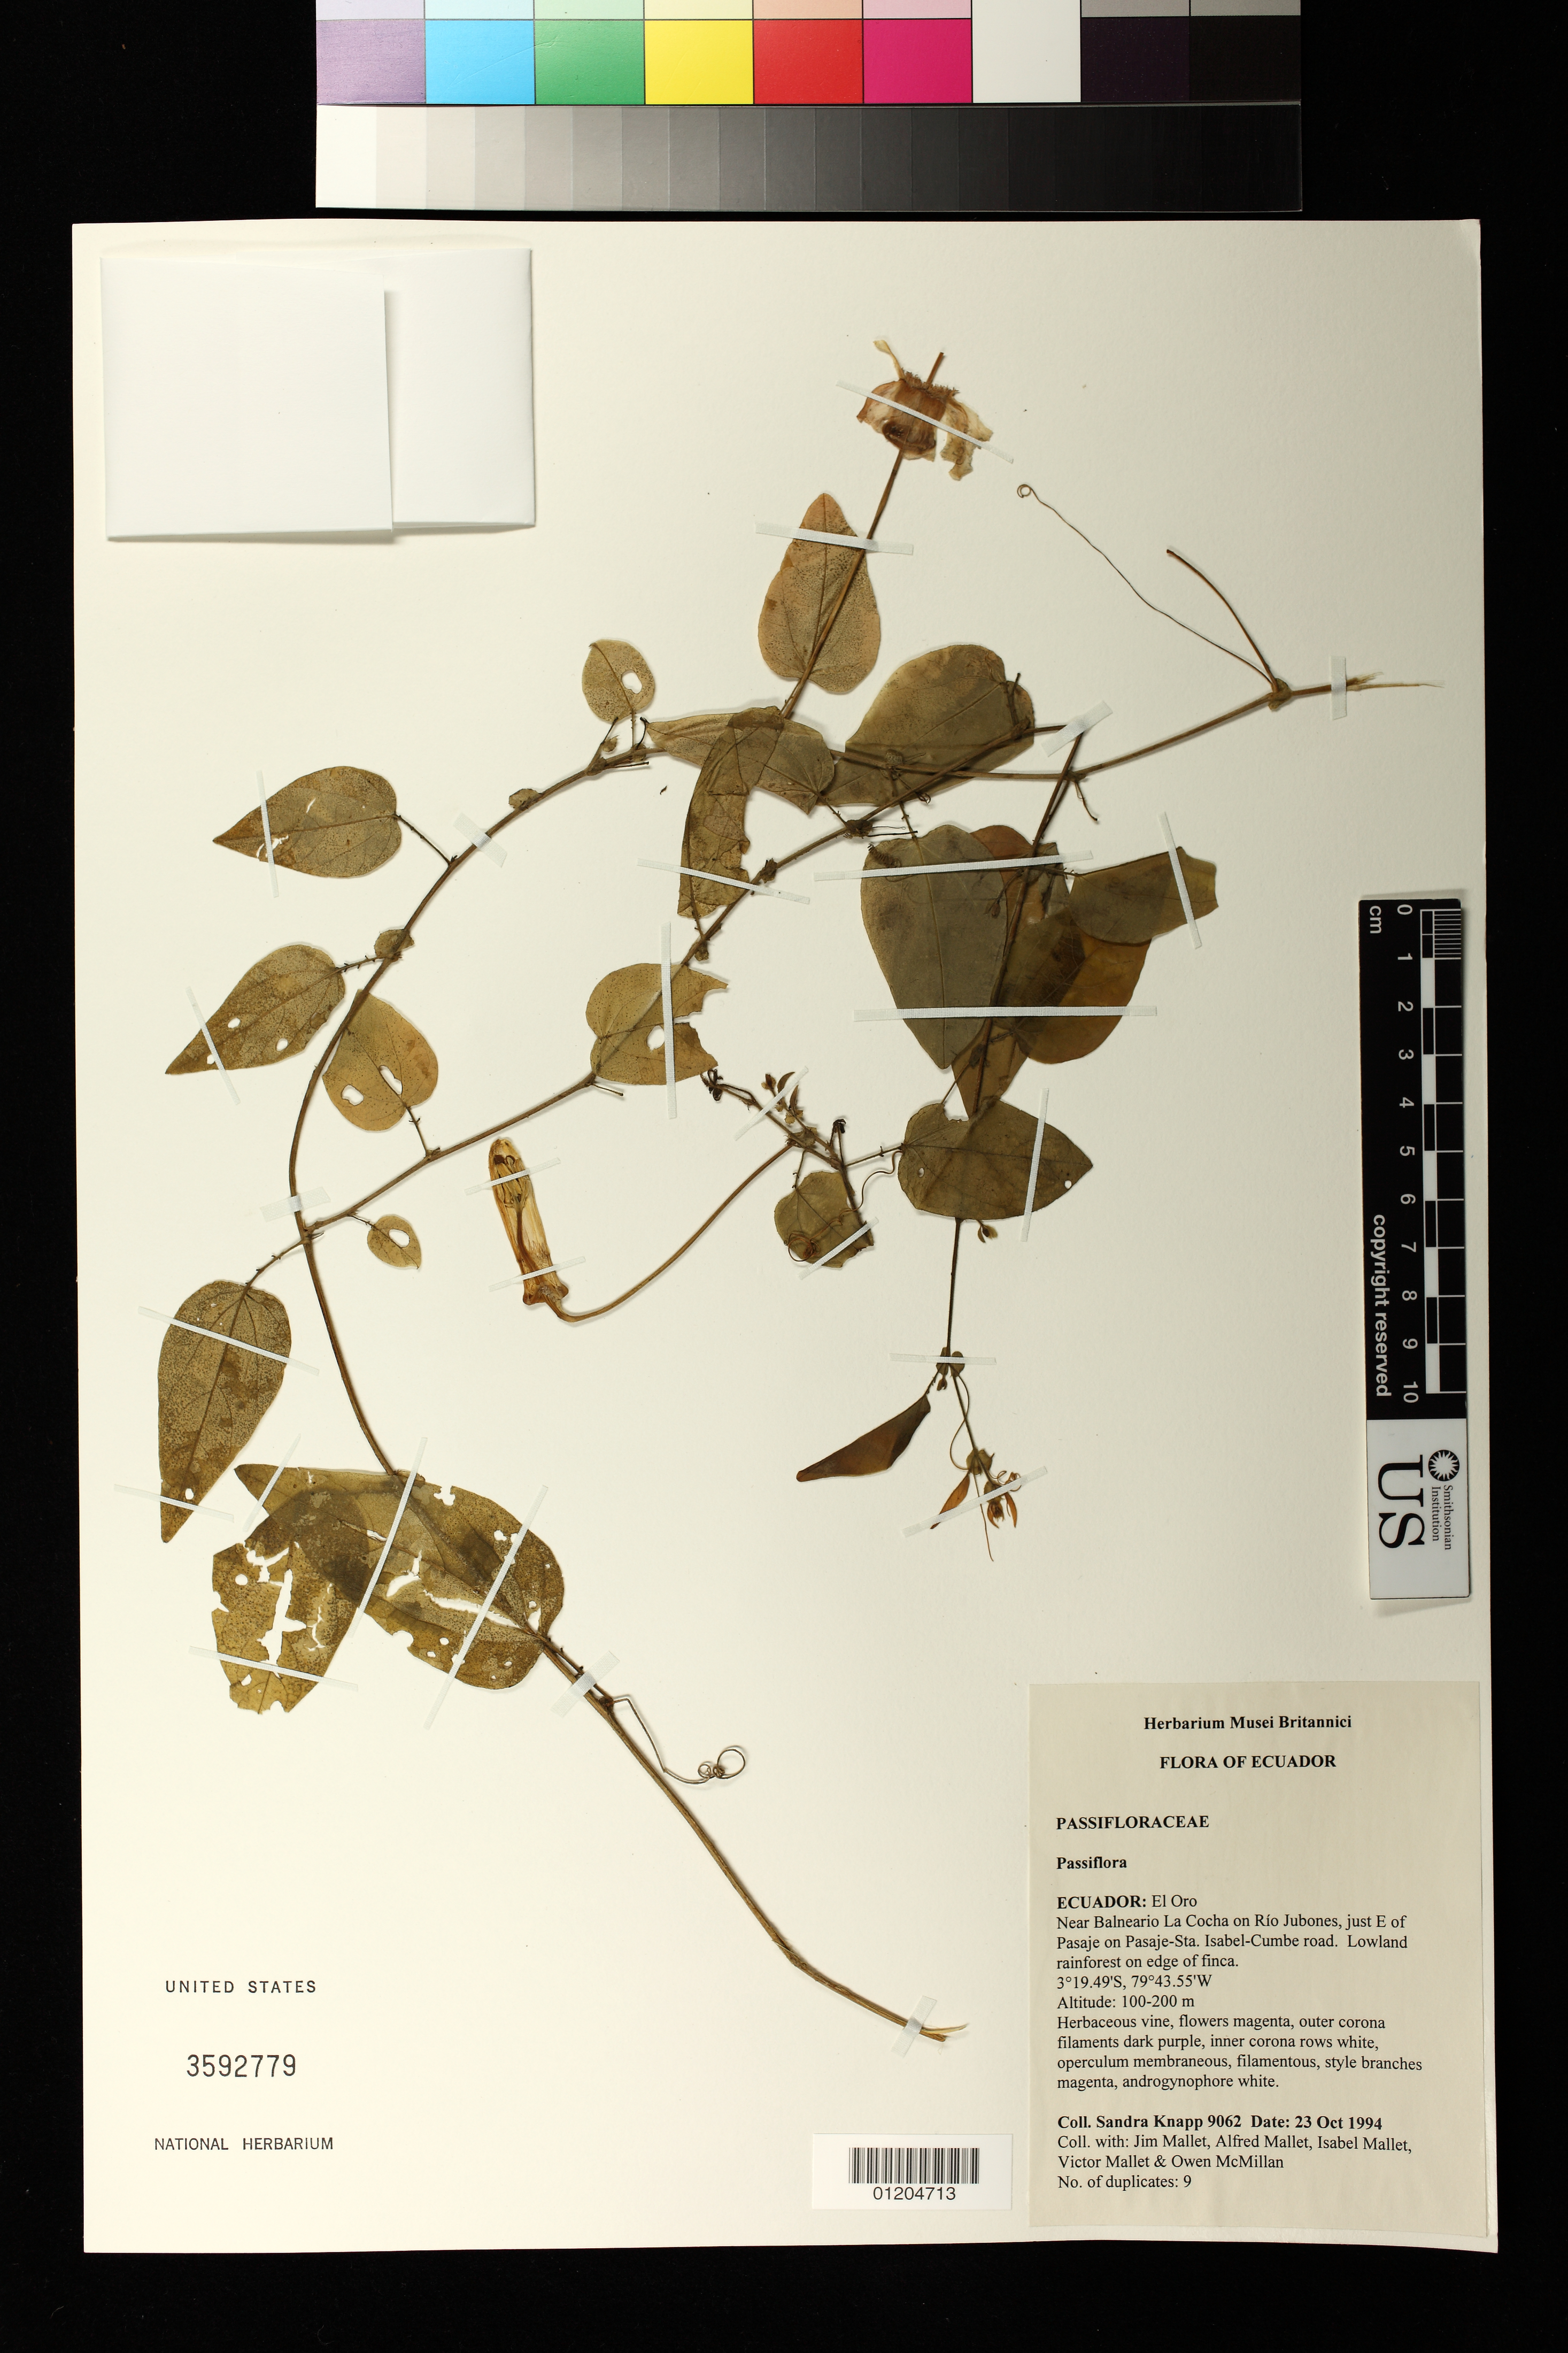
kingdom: Plantae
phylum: Tracheophyta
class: Magnoliopsida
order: Malpighiales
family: Passifloraceae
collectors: S. Knapp, J. Mallet, I. Mallet, I. Mallet, V. Mallet & O. McMillan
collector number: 9062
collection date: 1994-10-23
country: Ecuador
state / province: El Oro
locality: Near Balneario La Cocha on Rio Jubones, just E of Pasaje on Pasaje-Sta. Isabel-Cumbe road. Lowland rainforest on edge of finca.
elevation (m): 100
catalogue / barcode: US 3592779